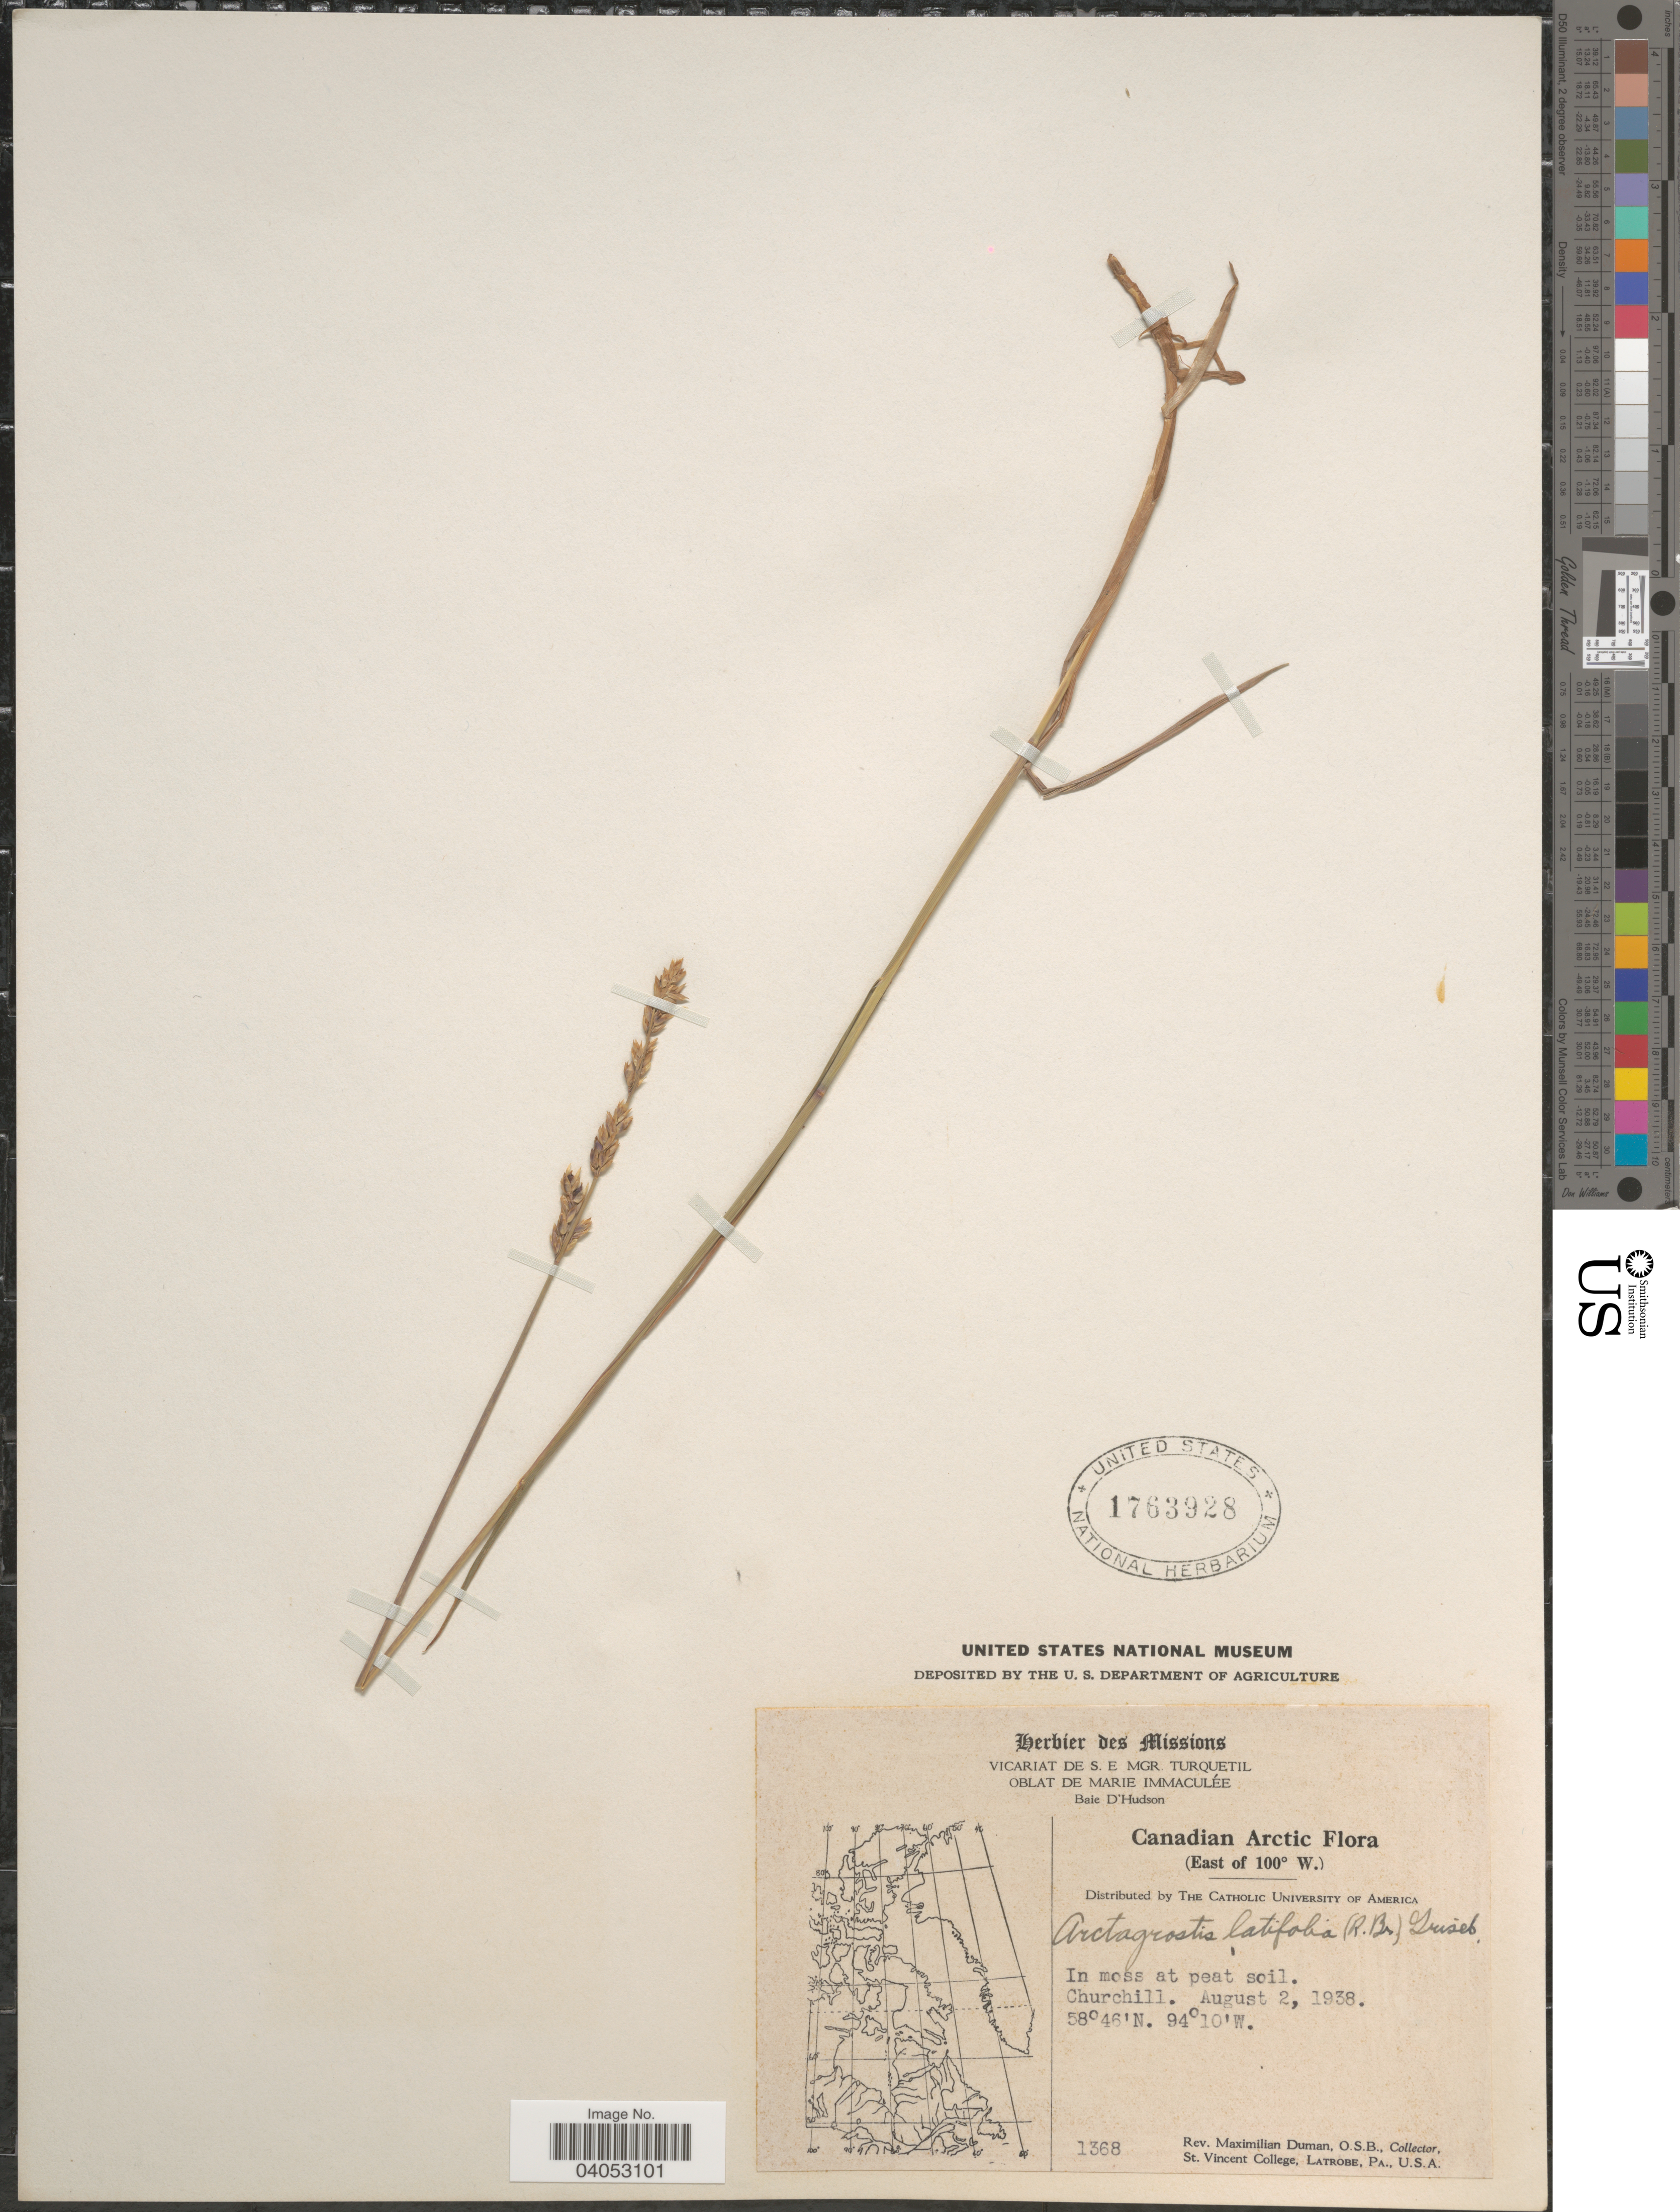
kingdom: Plantae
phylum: Tracheophyta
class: Liliopsida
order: Poales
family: Poaceae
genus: Arctagrostis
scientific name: Arctagrostis latifolia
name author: (R. Br.) Griseb.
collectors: M. Duman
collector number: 1368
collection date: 1938-08-02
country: Canada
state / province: Manitoba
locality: Canadian Arctic (East of 100º W.). Churchill.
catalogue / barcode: US 1763928